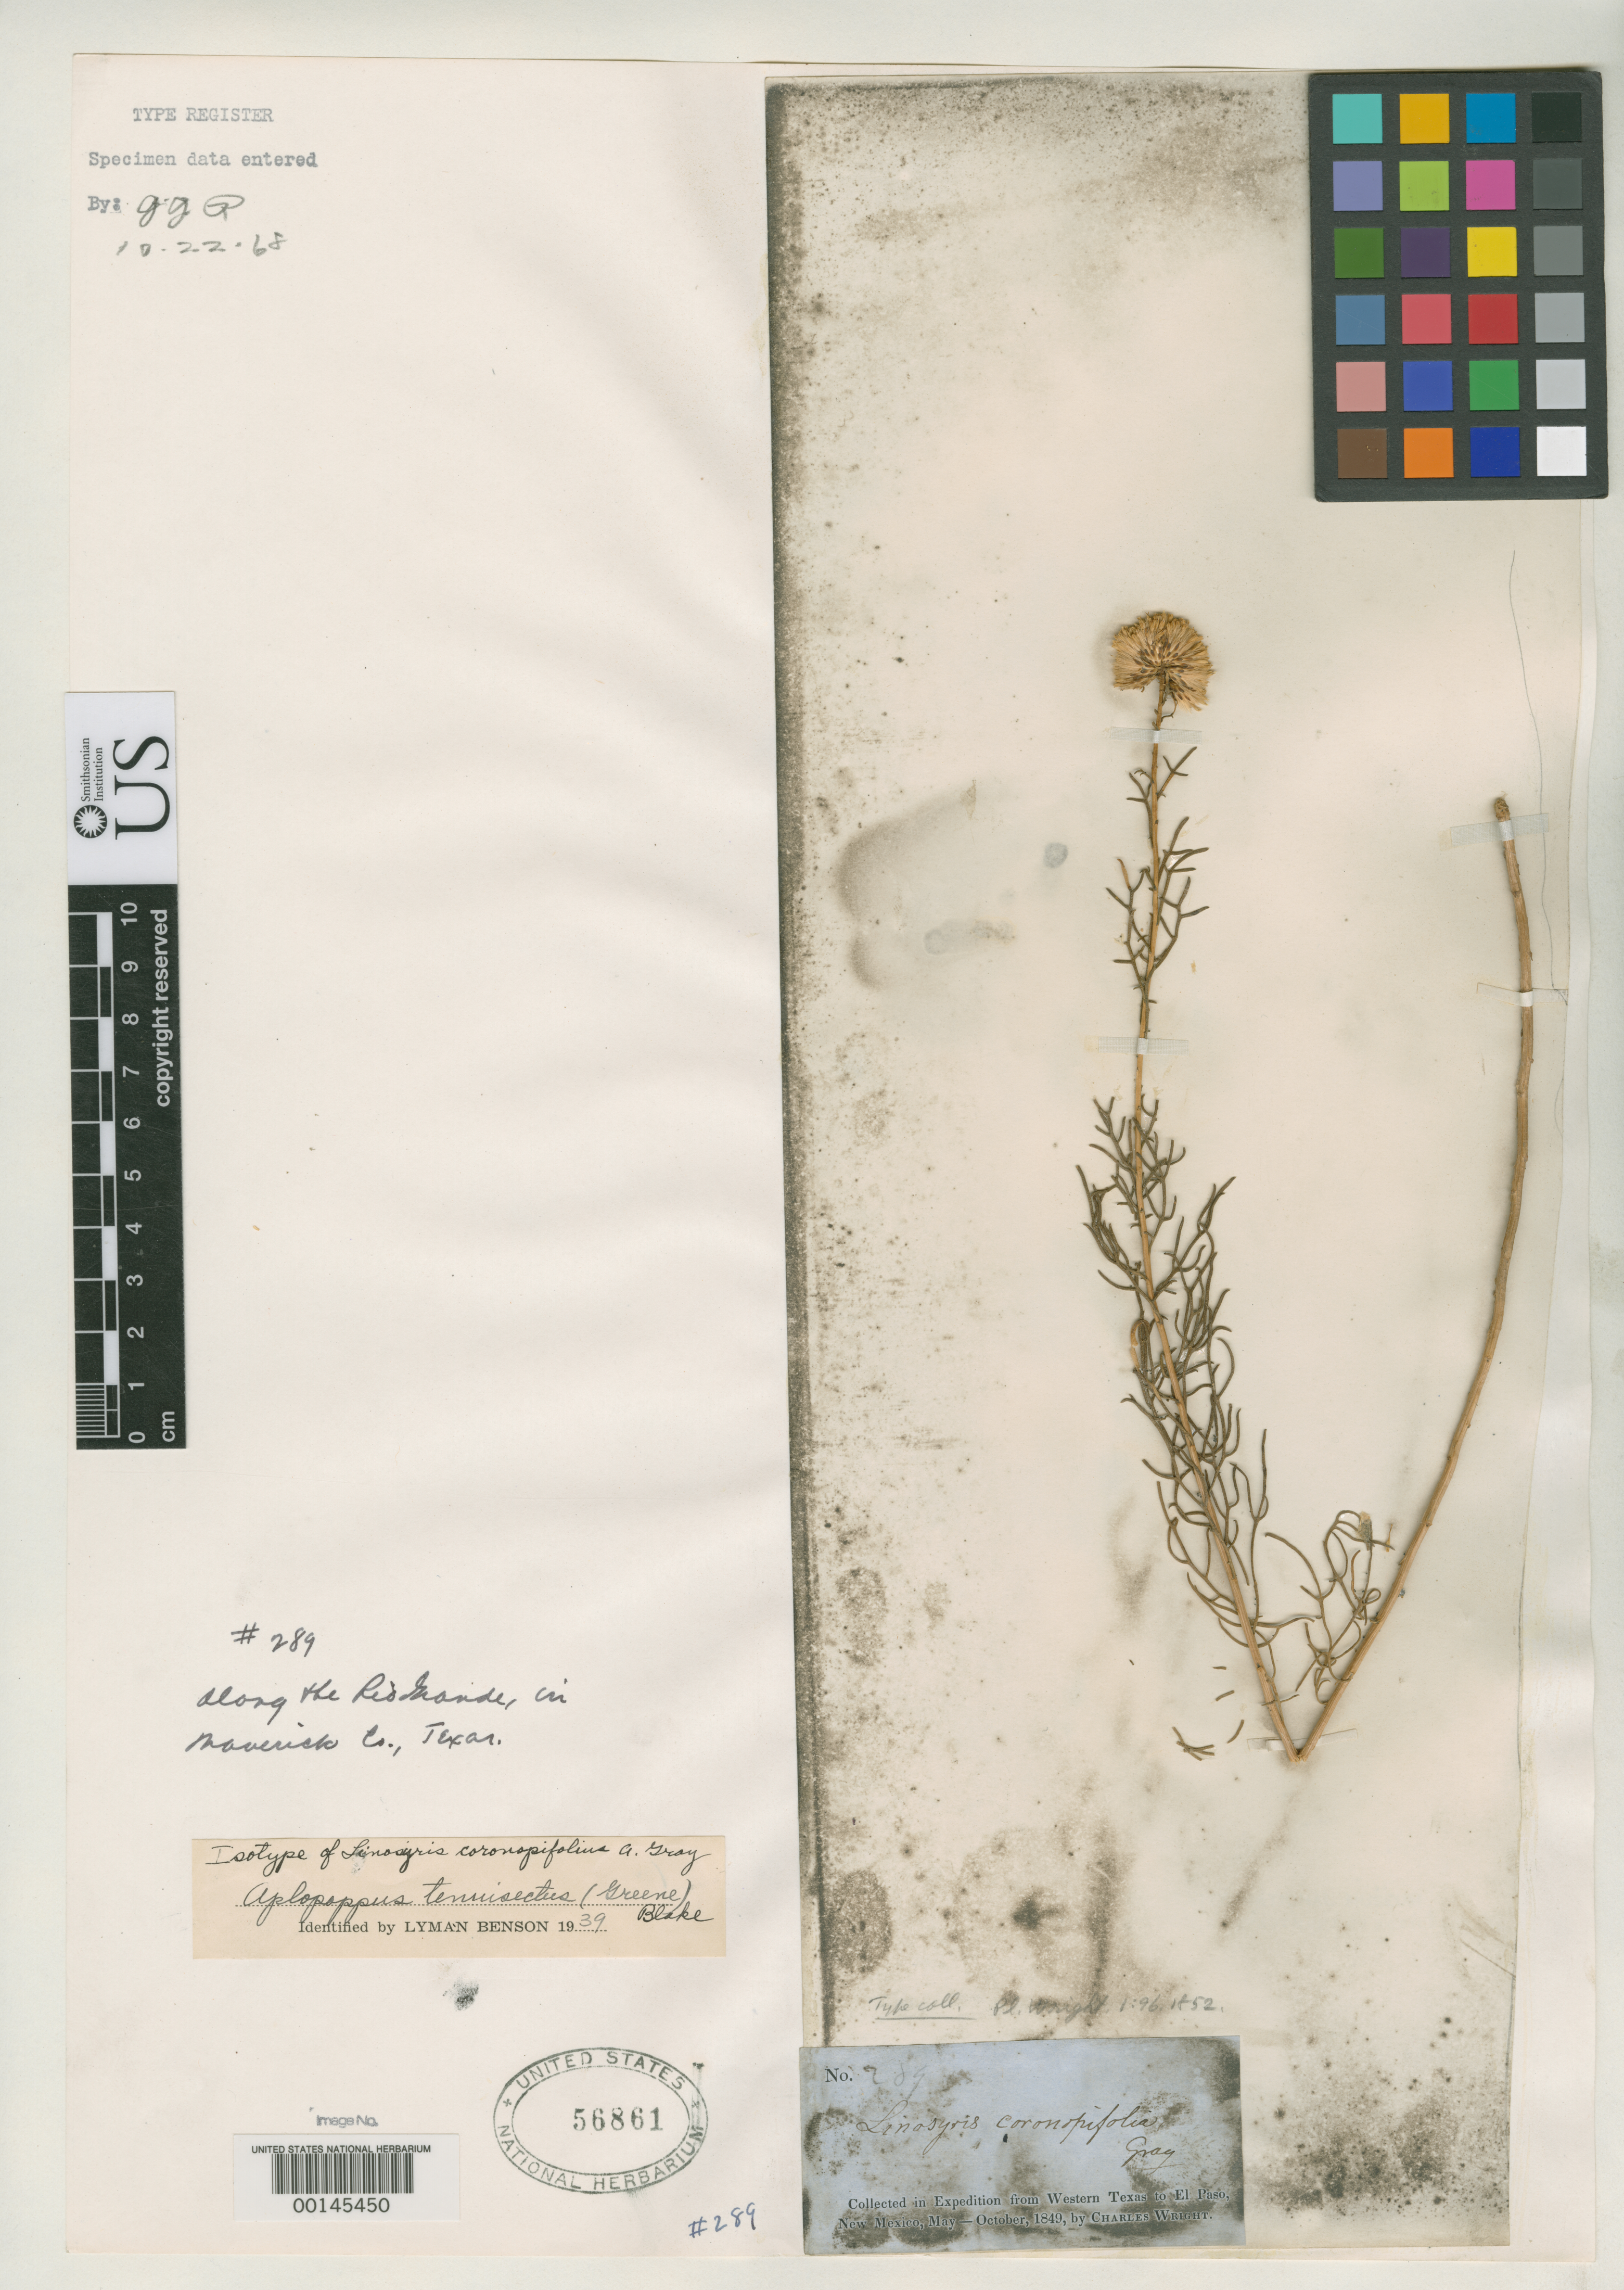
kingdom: Plantae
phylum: Tracheophyta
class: Magnoliopsida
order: Asterales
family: Asteraceae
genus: Linosyris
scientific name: Linosyris coronopifolia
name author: A. Gray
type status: Isotype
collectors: C. Wright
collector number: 289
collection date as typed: May 1849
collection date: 1849-05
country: United States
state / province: Texas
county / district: Maverick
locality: Along the Rio Grande.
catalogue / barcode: US 56861